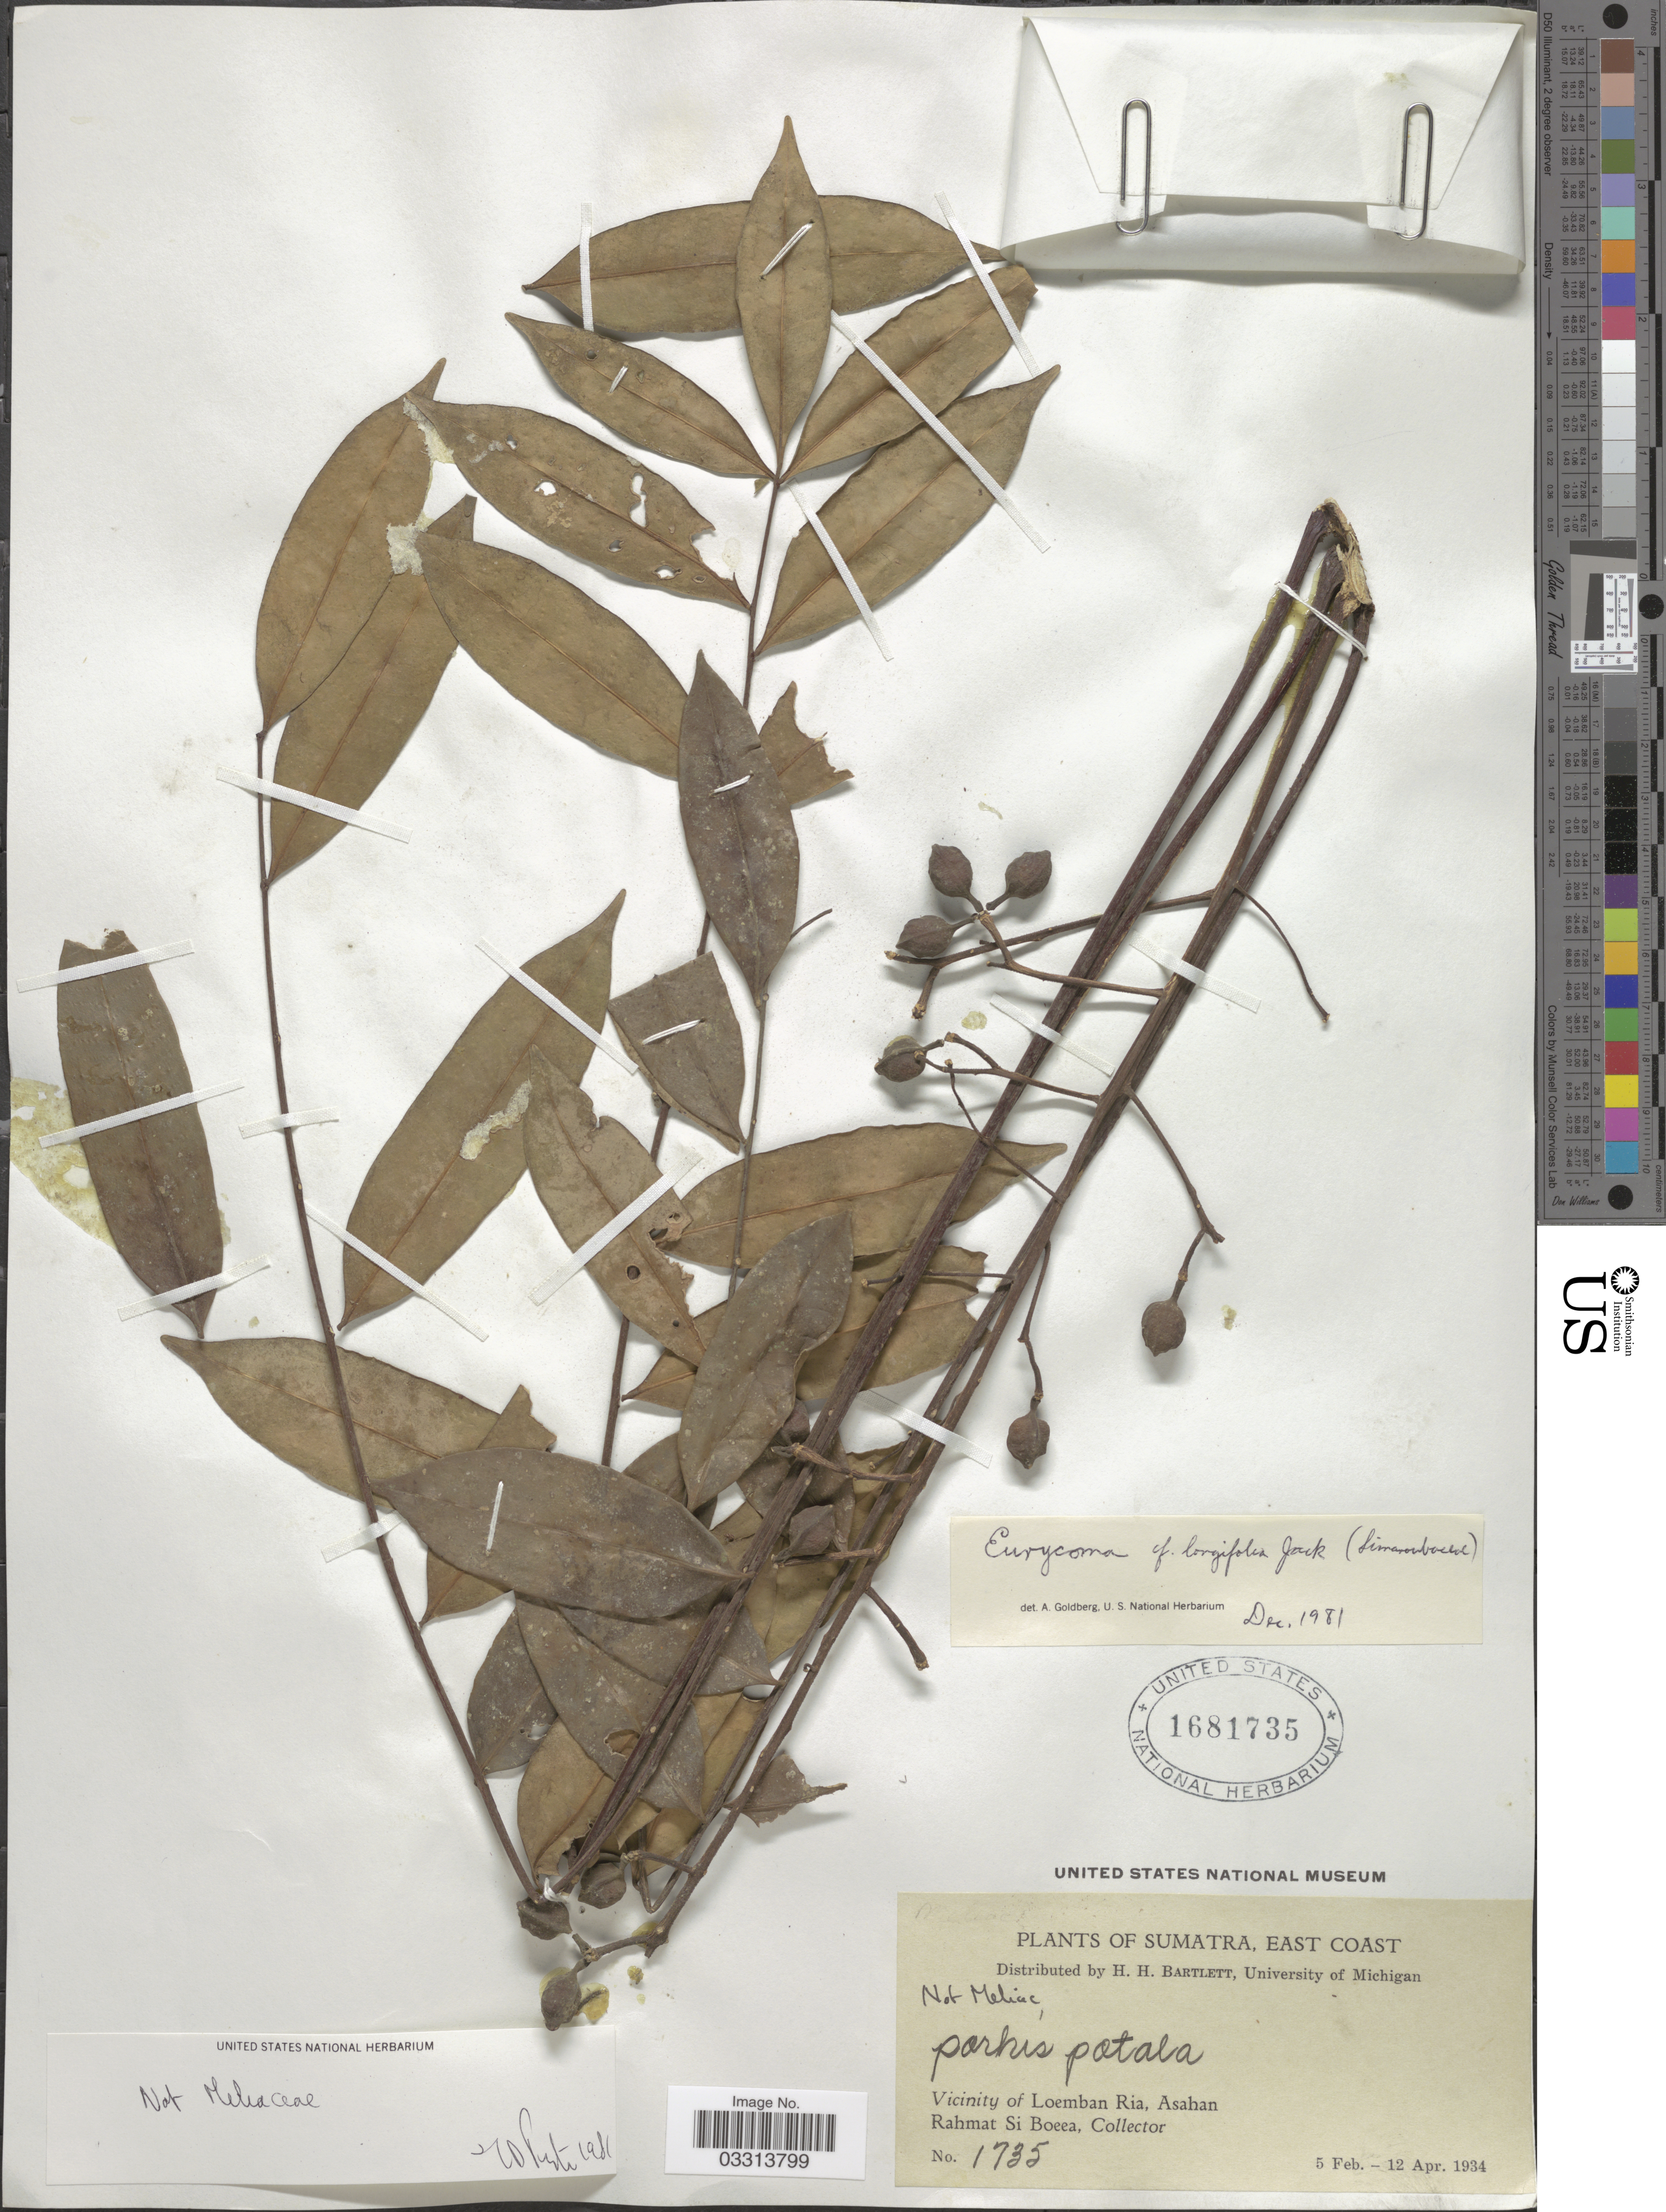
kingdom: Plantae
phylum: Tracheophyta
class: Magnoliopsida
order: Sapindales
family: Simaroubaceae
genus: Eurycoma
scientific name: Eurycoma longifolia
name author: Jack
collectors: Rahmat Si Boeea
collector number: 1735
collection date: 1934-02-05/1934-04-12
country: Indonesia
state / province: Sumatra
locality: East Coast, Vicinity of Loemban Ria, Asahan.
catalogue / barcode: US 1681735